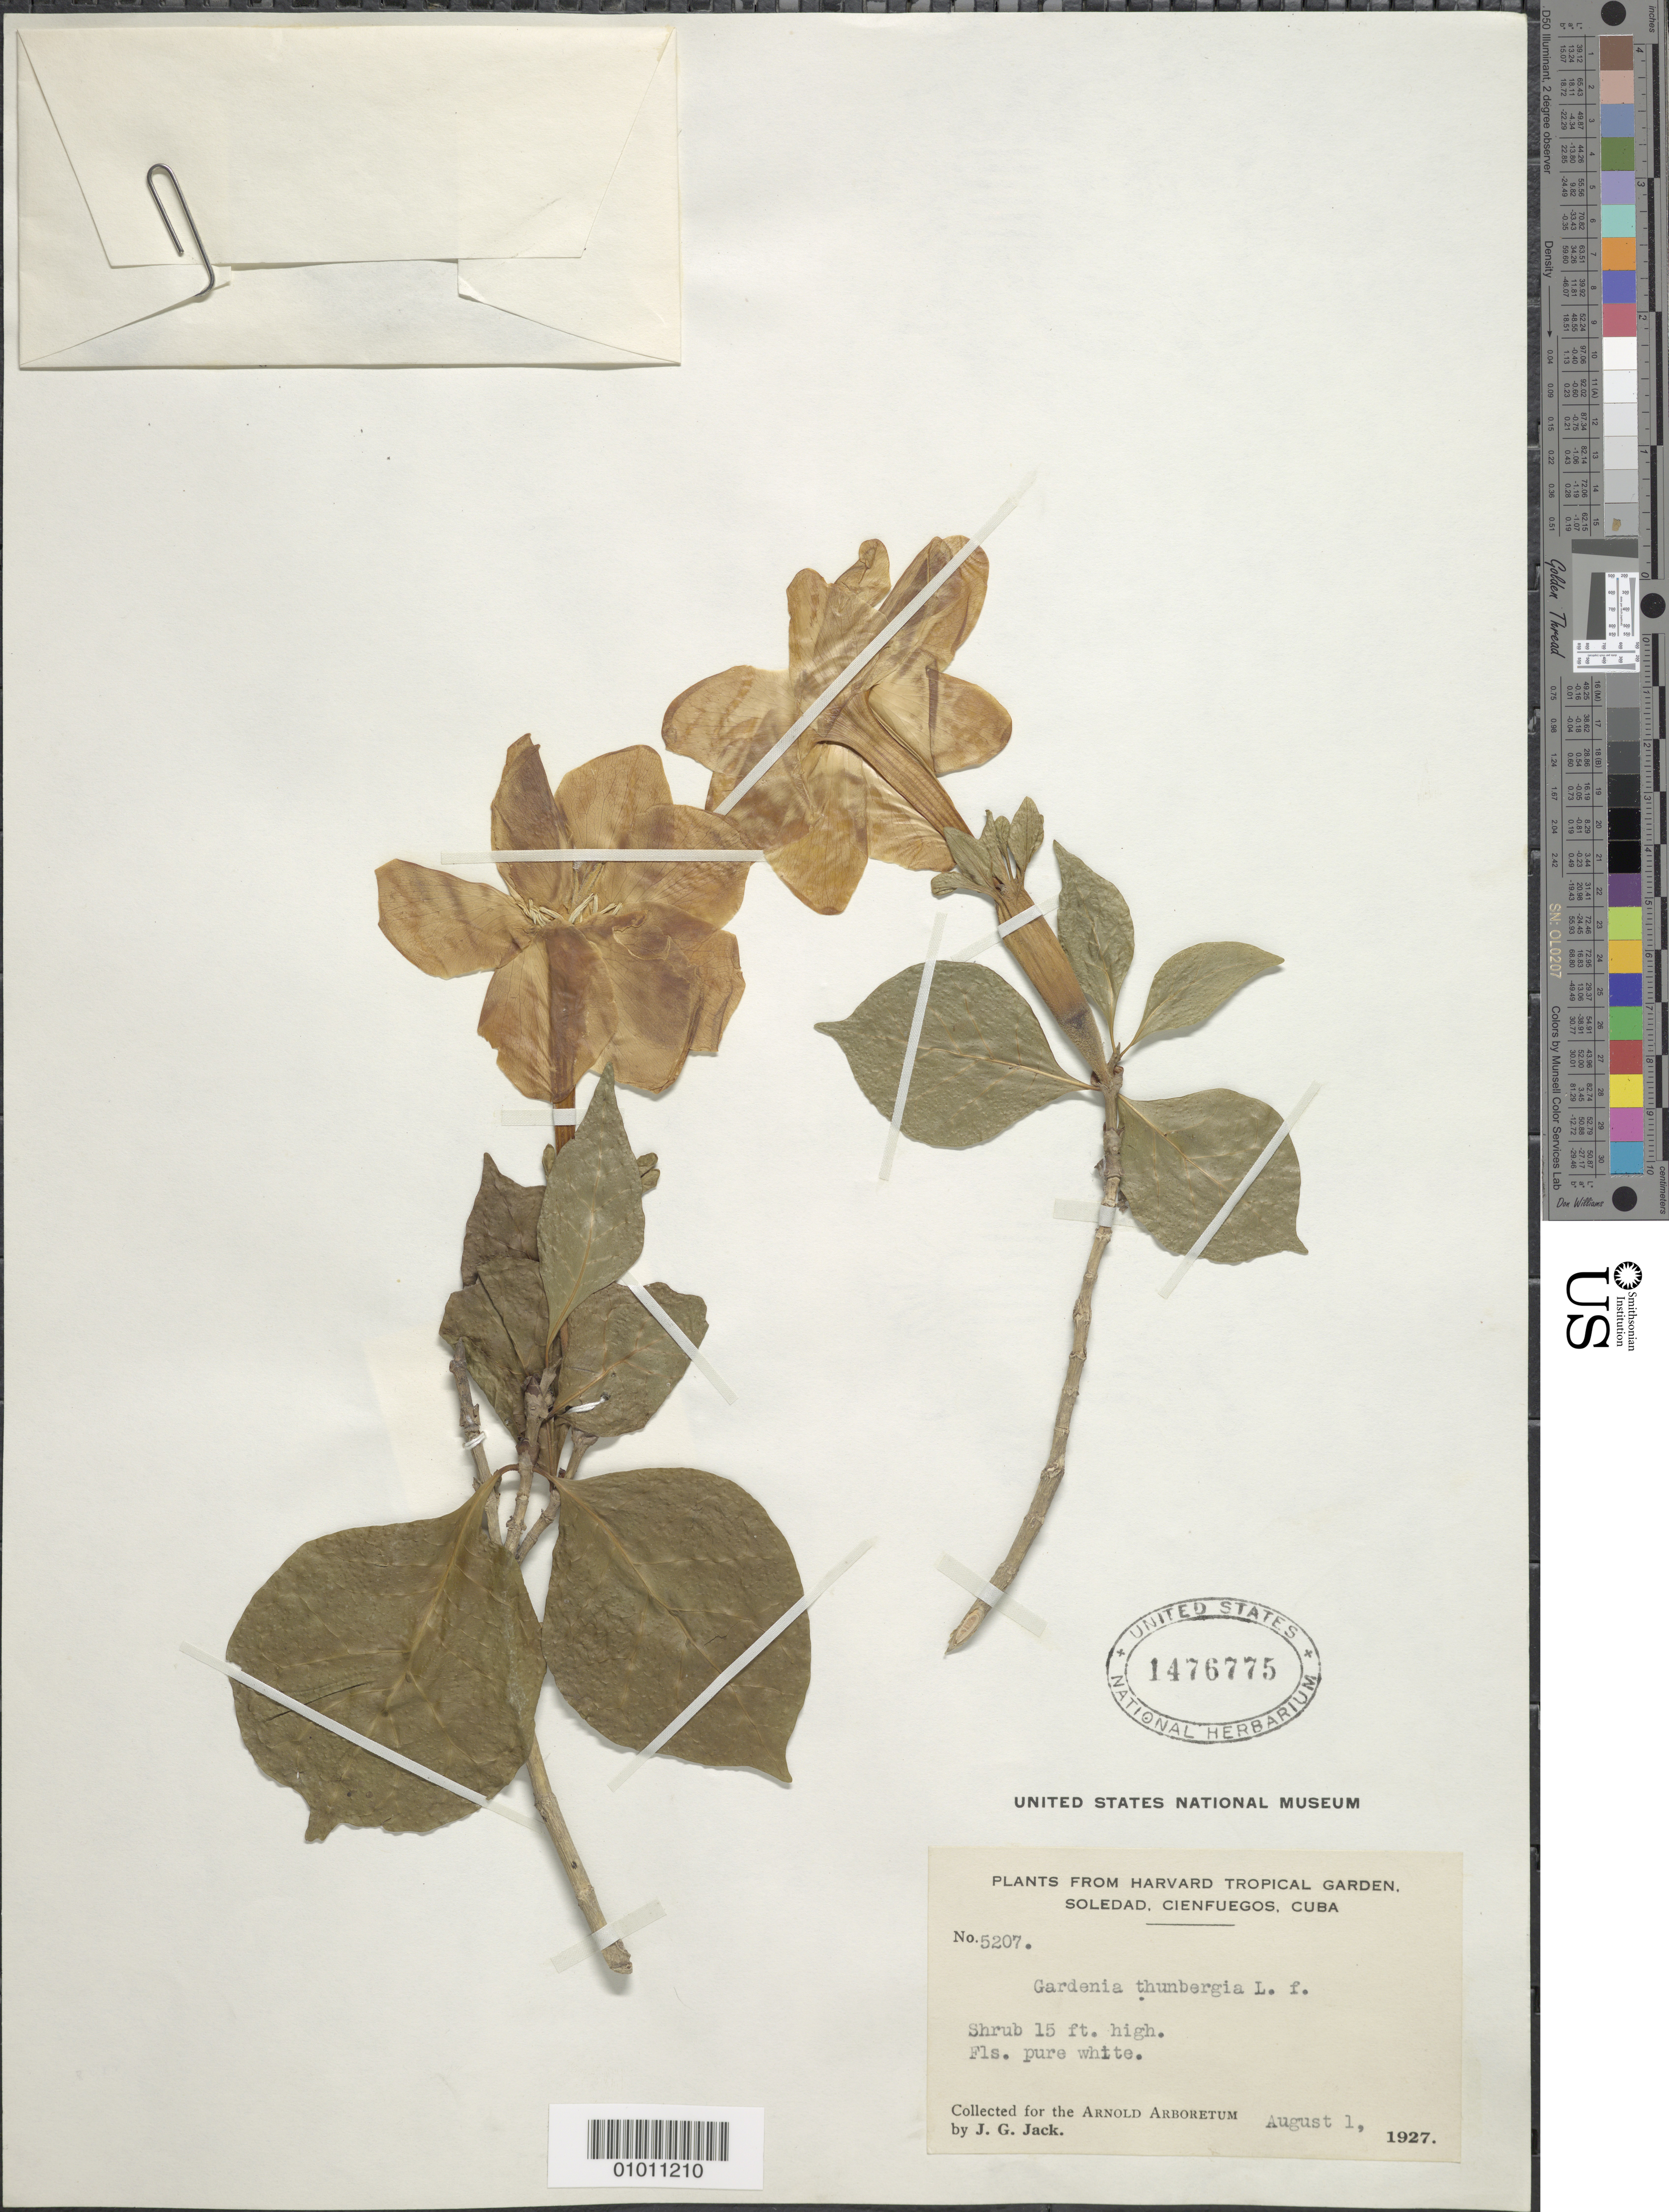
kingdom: Plantae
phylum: Tracheophyta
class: Magnoliopsida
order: Gentianales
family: Rubiaceae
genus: Gardenia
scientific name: Gardenia thunbergia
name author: Thunb.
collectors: J. G. Jack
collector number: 5207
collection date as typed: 01 Aug 1927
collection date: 1927-08-01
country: Cuba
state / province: Cienfuegos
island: Cuba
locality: Soledad, Cienfuegos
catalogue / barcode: US 1476775